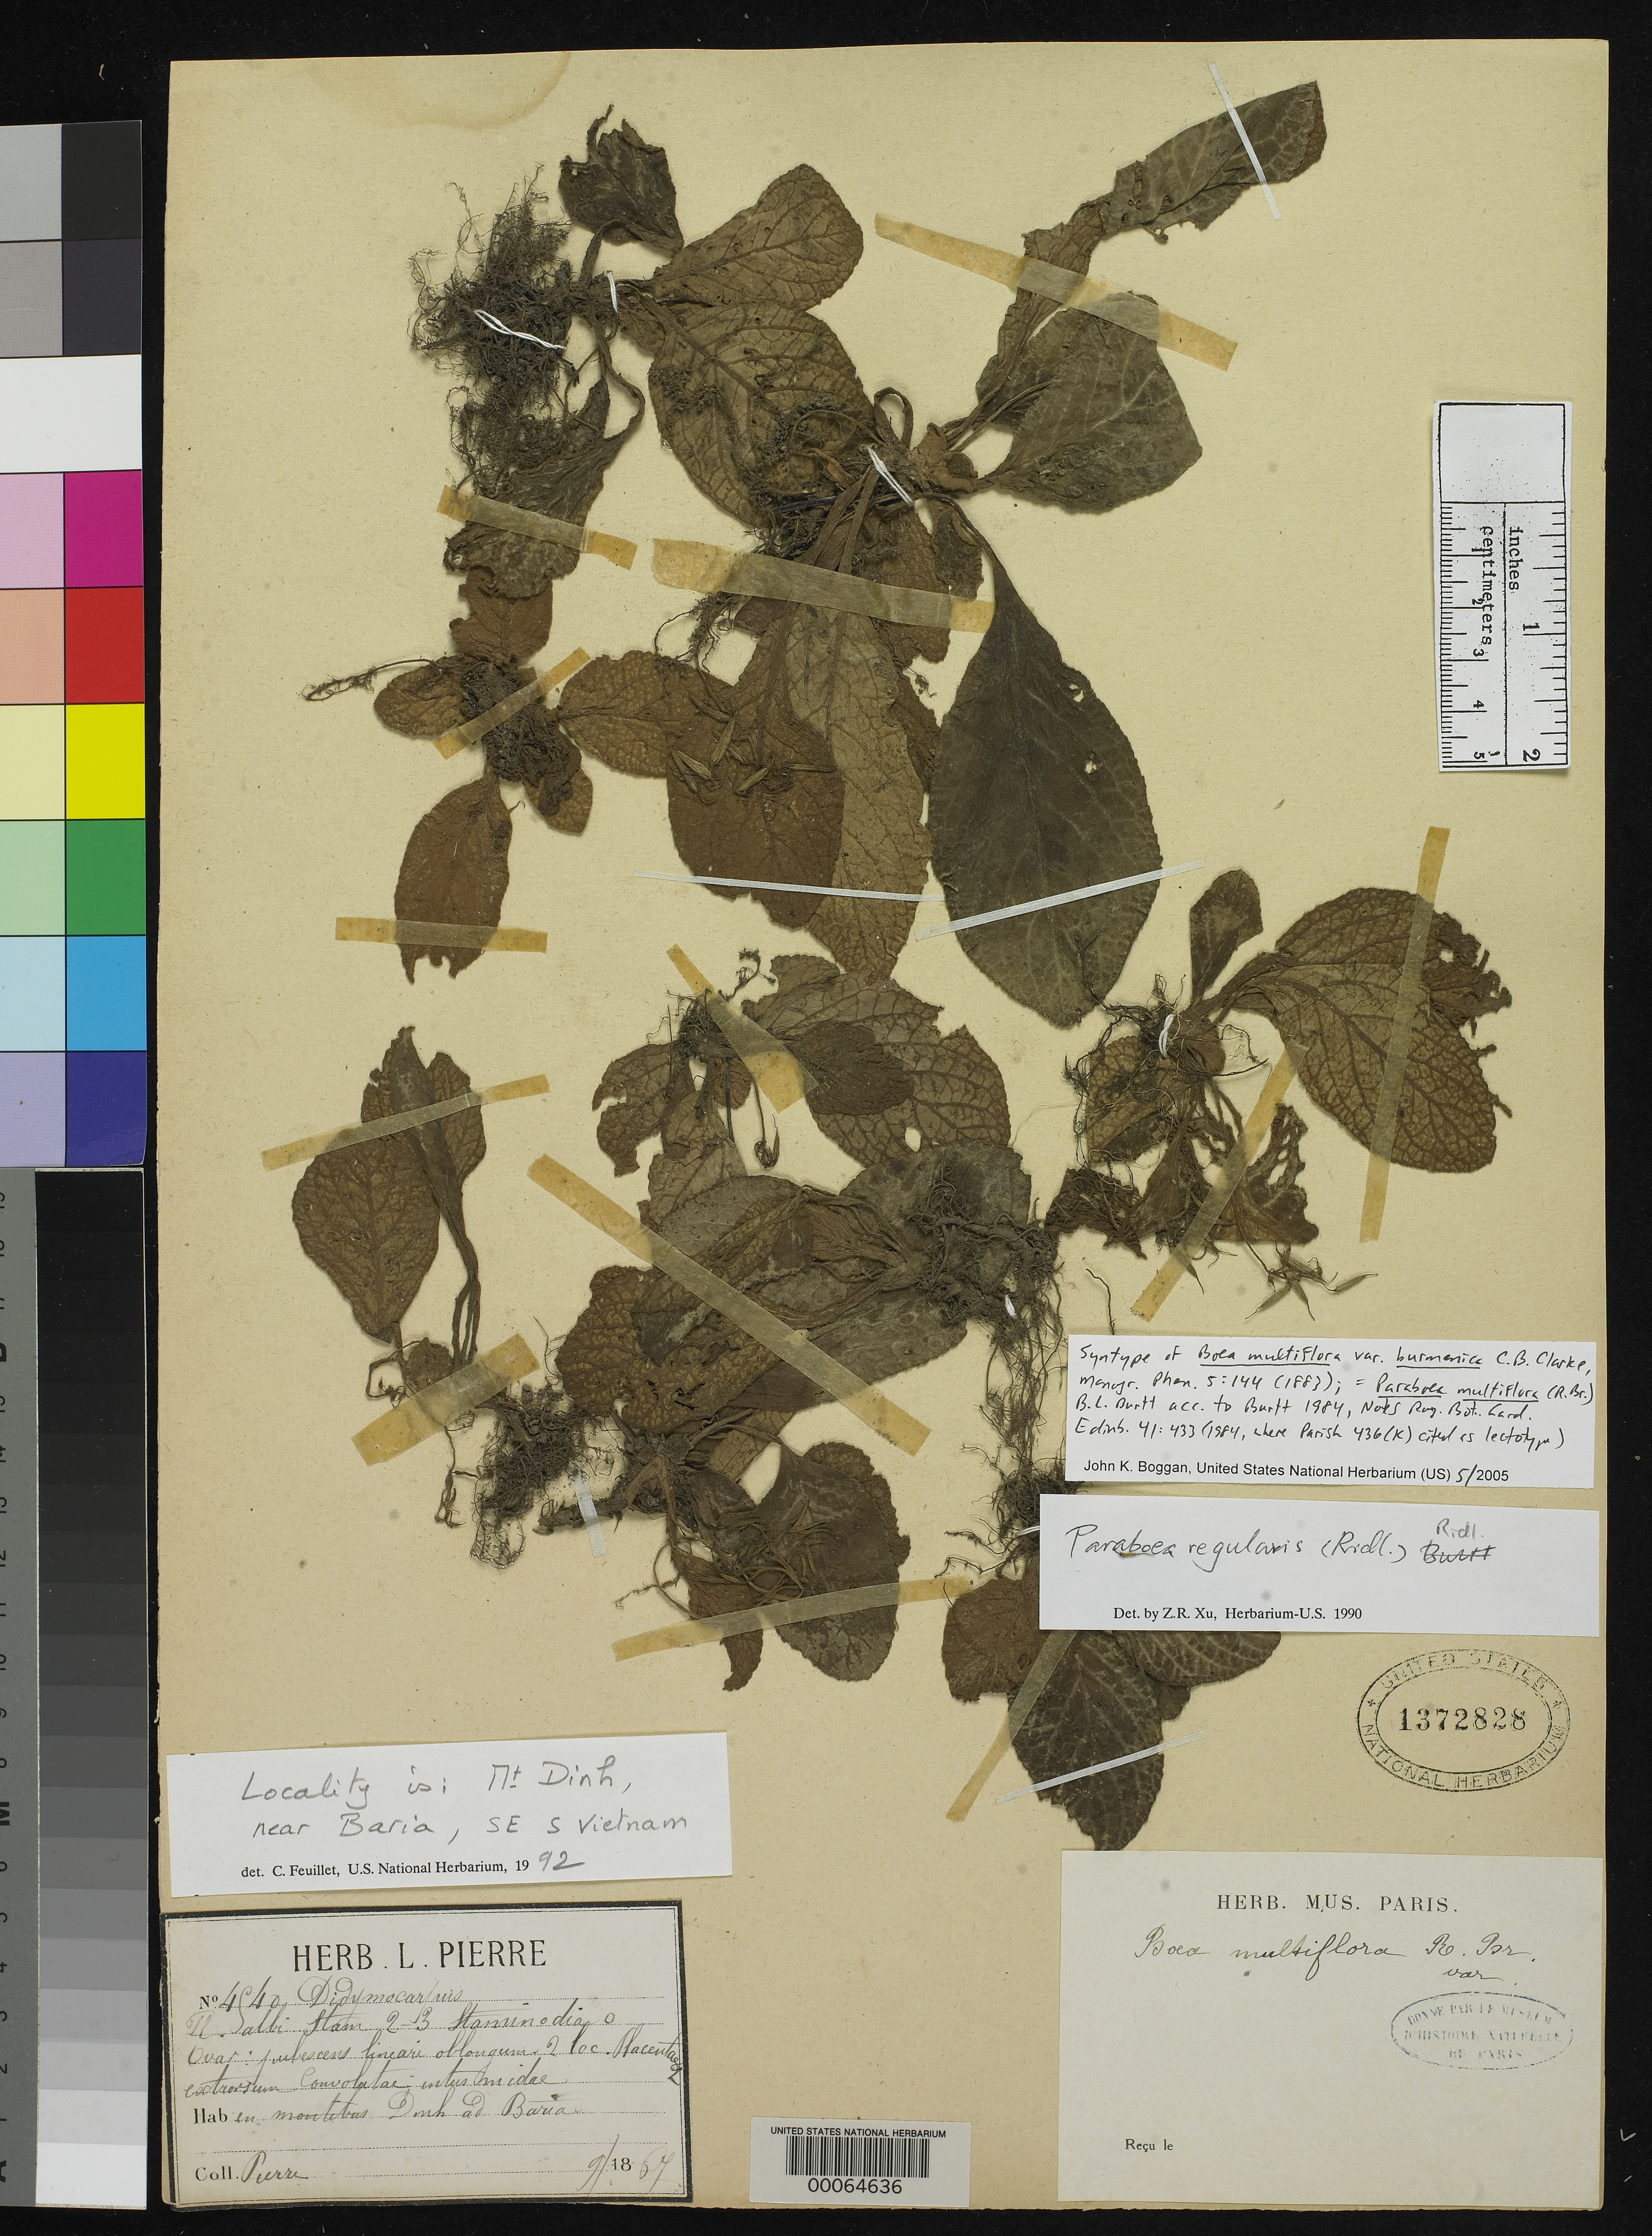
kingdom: Plantae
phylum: Tracheophyta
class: Magnoliopsida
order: Lamiales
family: Gesneriaceae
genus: Boea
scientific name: Boea multiflora var. burmanica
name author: C.B. Clarke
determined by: Xu, Z. R.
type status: Syntype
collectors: J. Pierre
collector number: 4540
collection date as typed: Sep 1867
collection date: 1867-09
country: Vietnam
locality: In montibus Dinh ad Baria. [Protologue, "Cochinchina prope Baria"]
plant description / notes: Annotated as Paraboea regularis by Xu (1990) but taxon synonymized under Boea multiflora (R. Br.) B.L. Burtt by Burtt, Notes Roy. Bot. Gard. Edinb. 41: 433 (1984, where Parish 436 (K) cited as lectotype).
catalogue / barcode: US 1372828